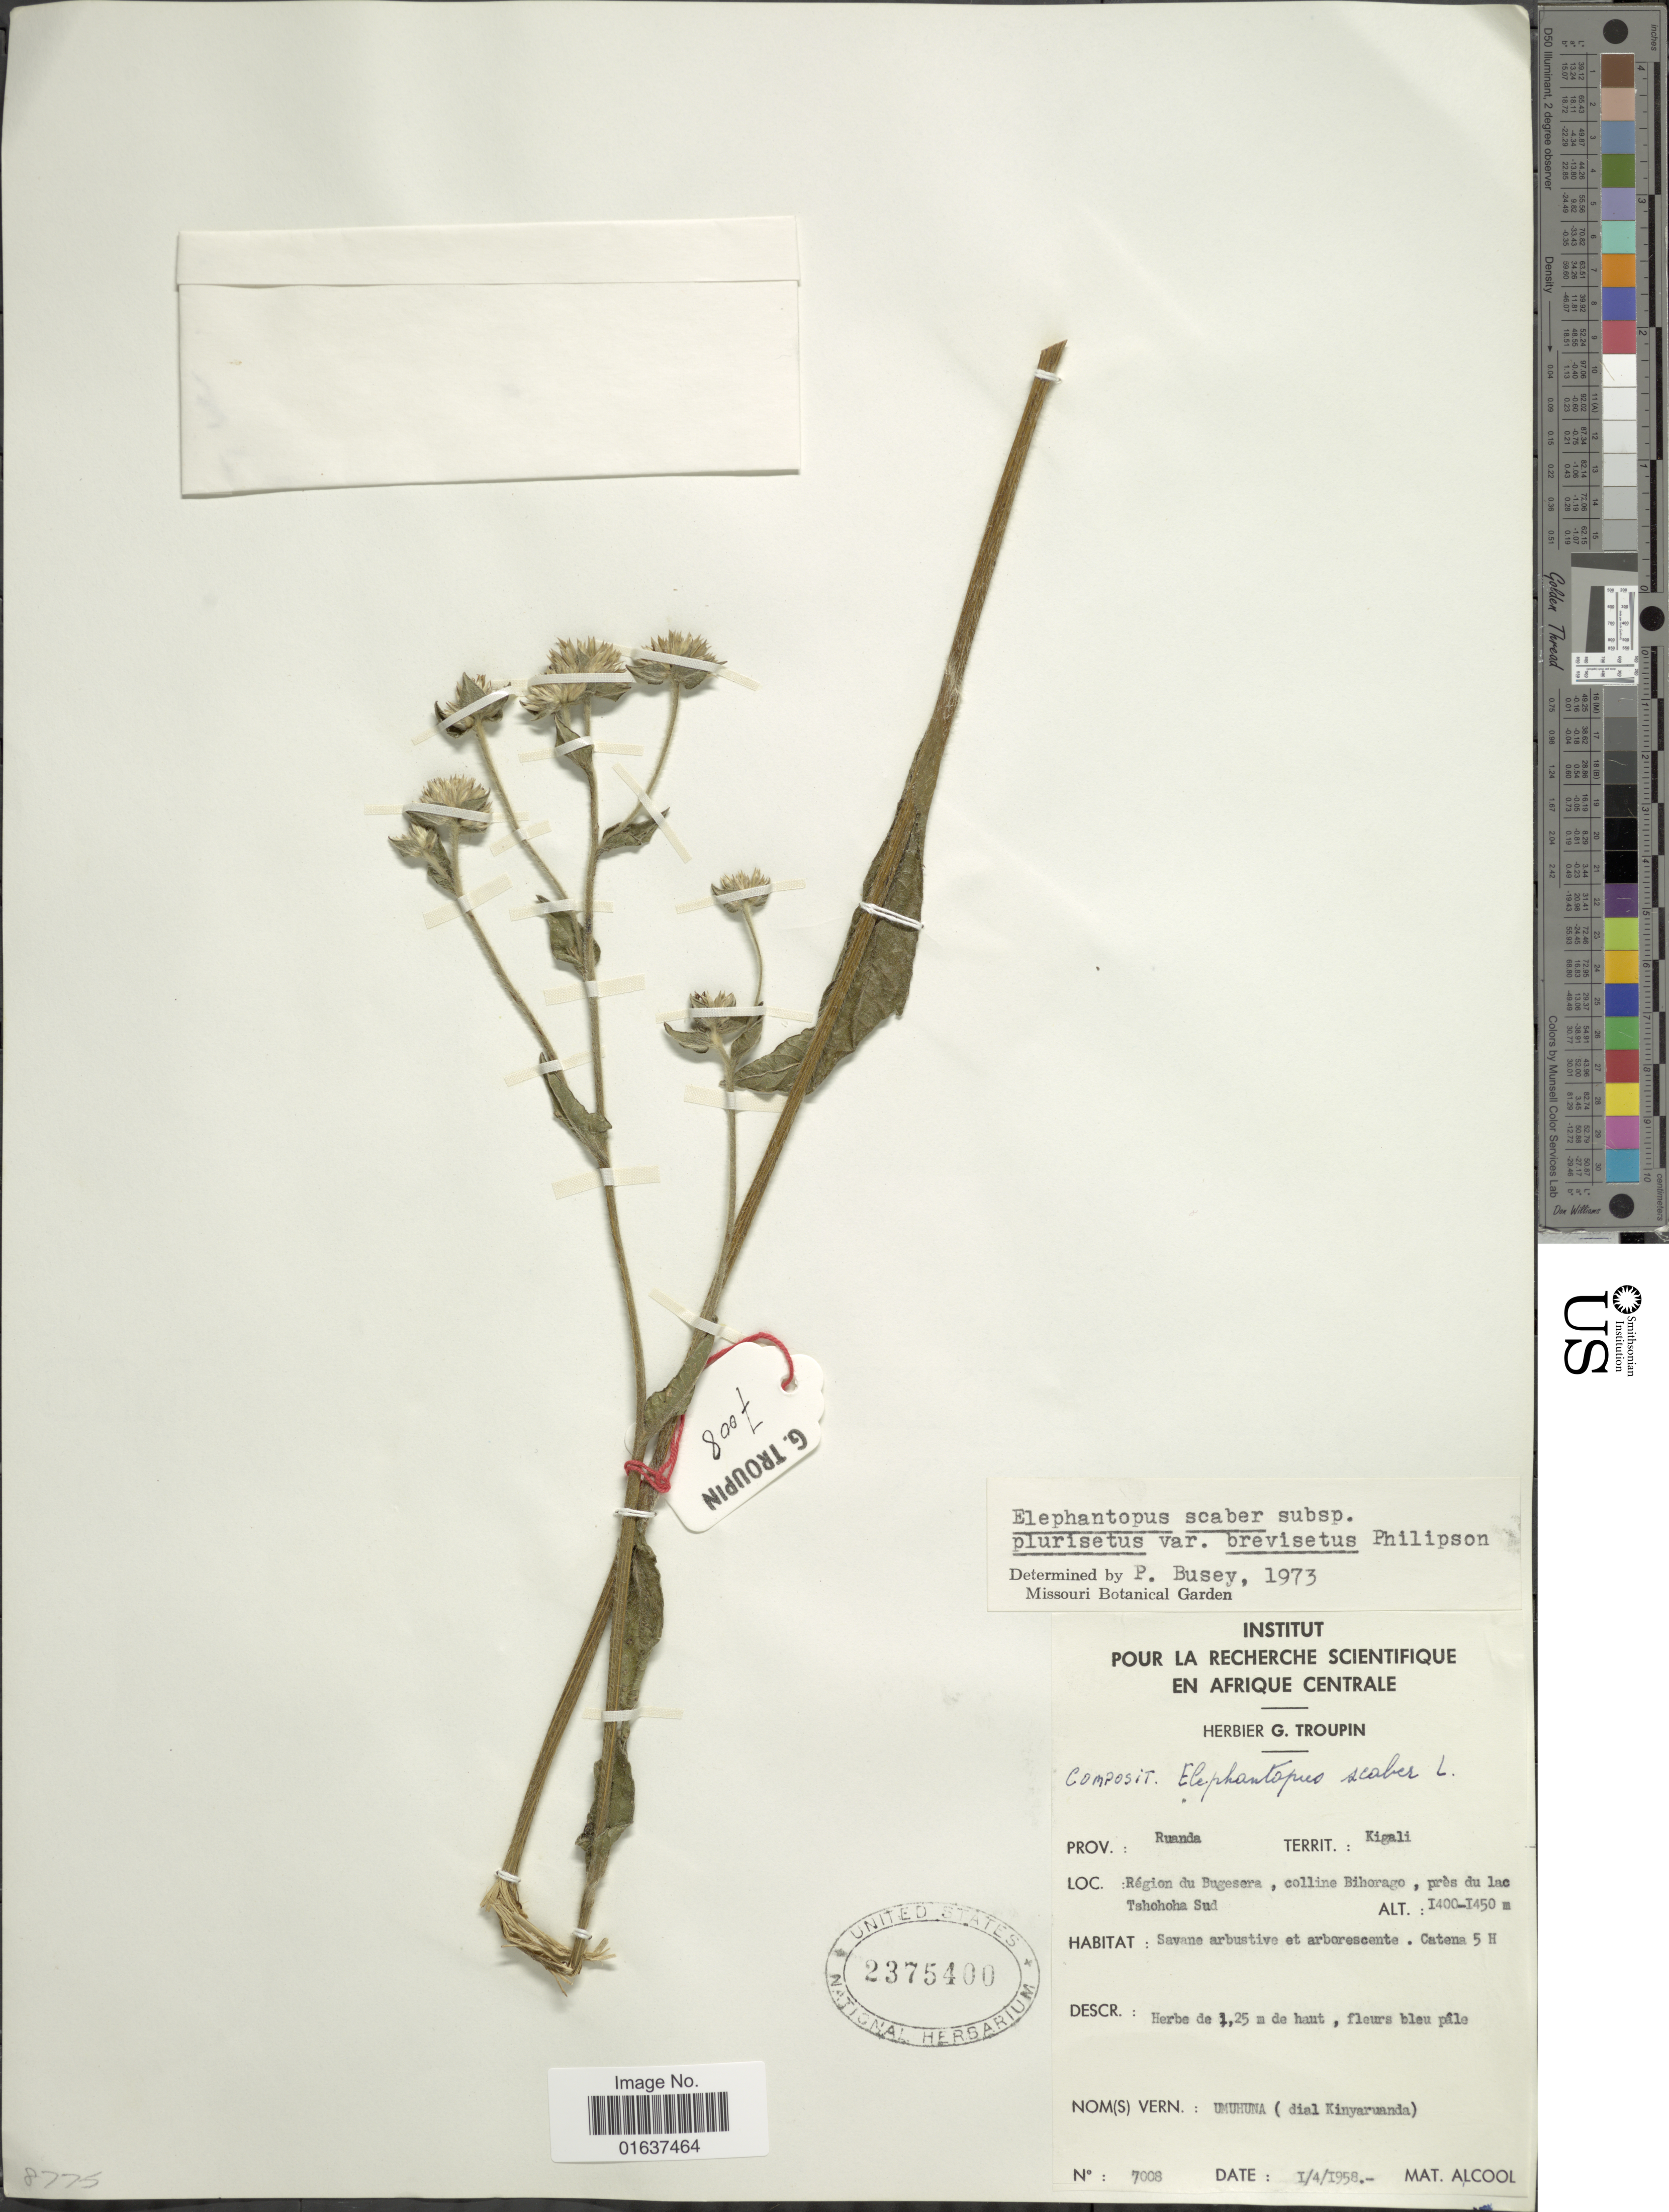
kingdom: Plantae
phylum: Tracheophyta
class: Magnoliopsida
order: Asterales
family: Asteraceae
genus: Elephantopus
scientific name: Elephantopus scaber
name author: L.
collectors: ex herb. G. Troupin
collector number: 7008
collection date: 1958-01-04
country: Rwanda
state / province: Kigali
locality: Prov.: Ruanda. Region du Bugesera, colline Bihorago, pres du lac Tshohoha Sud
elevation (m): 1400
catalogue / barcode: US 2375400